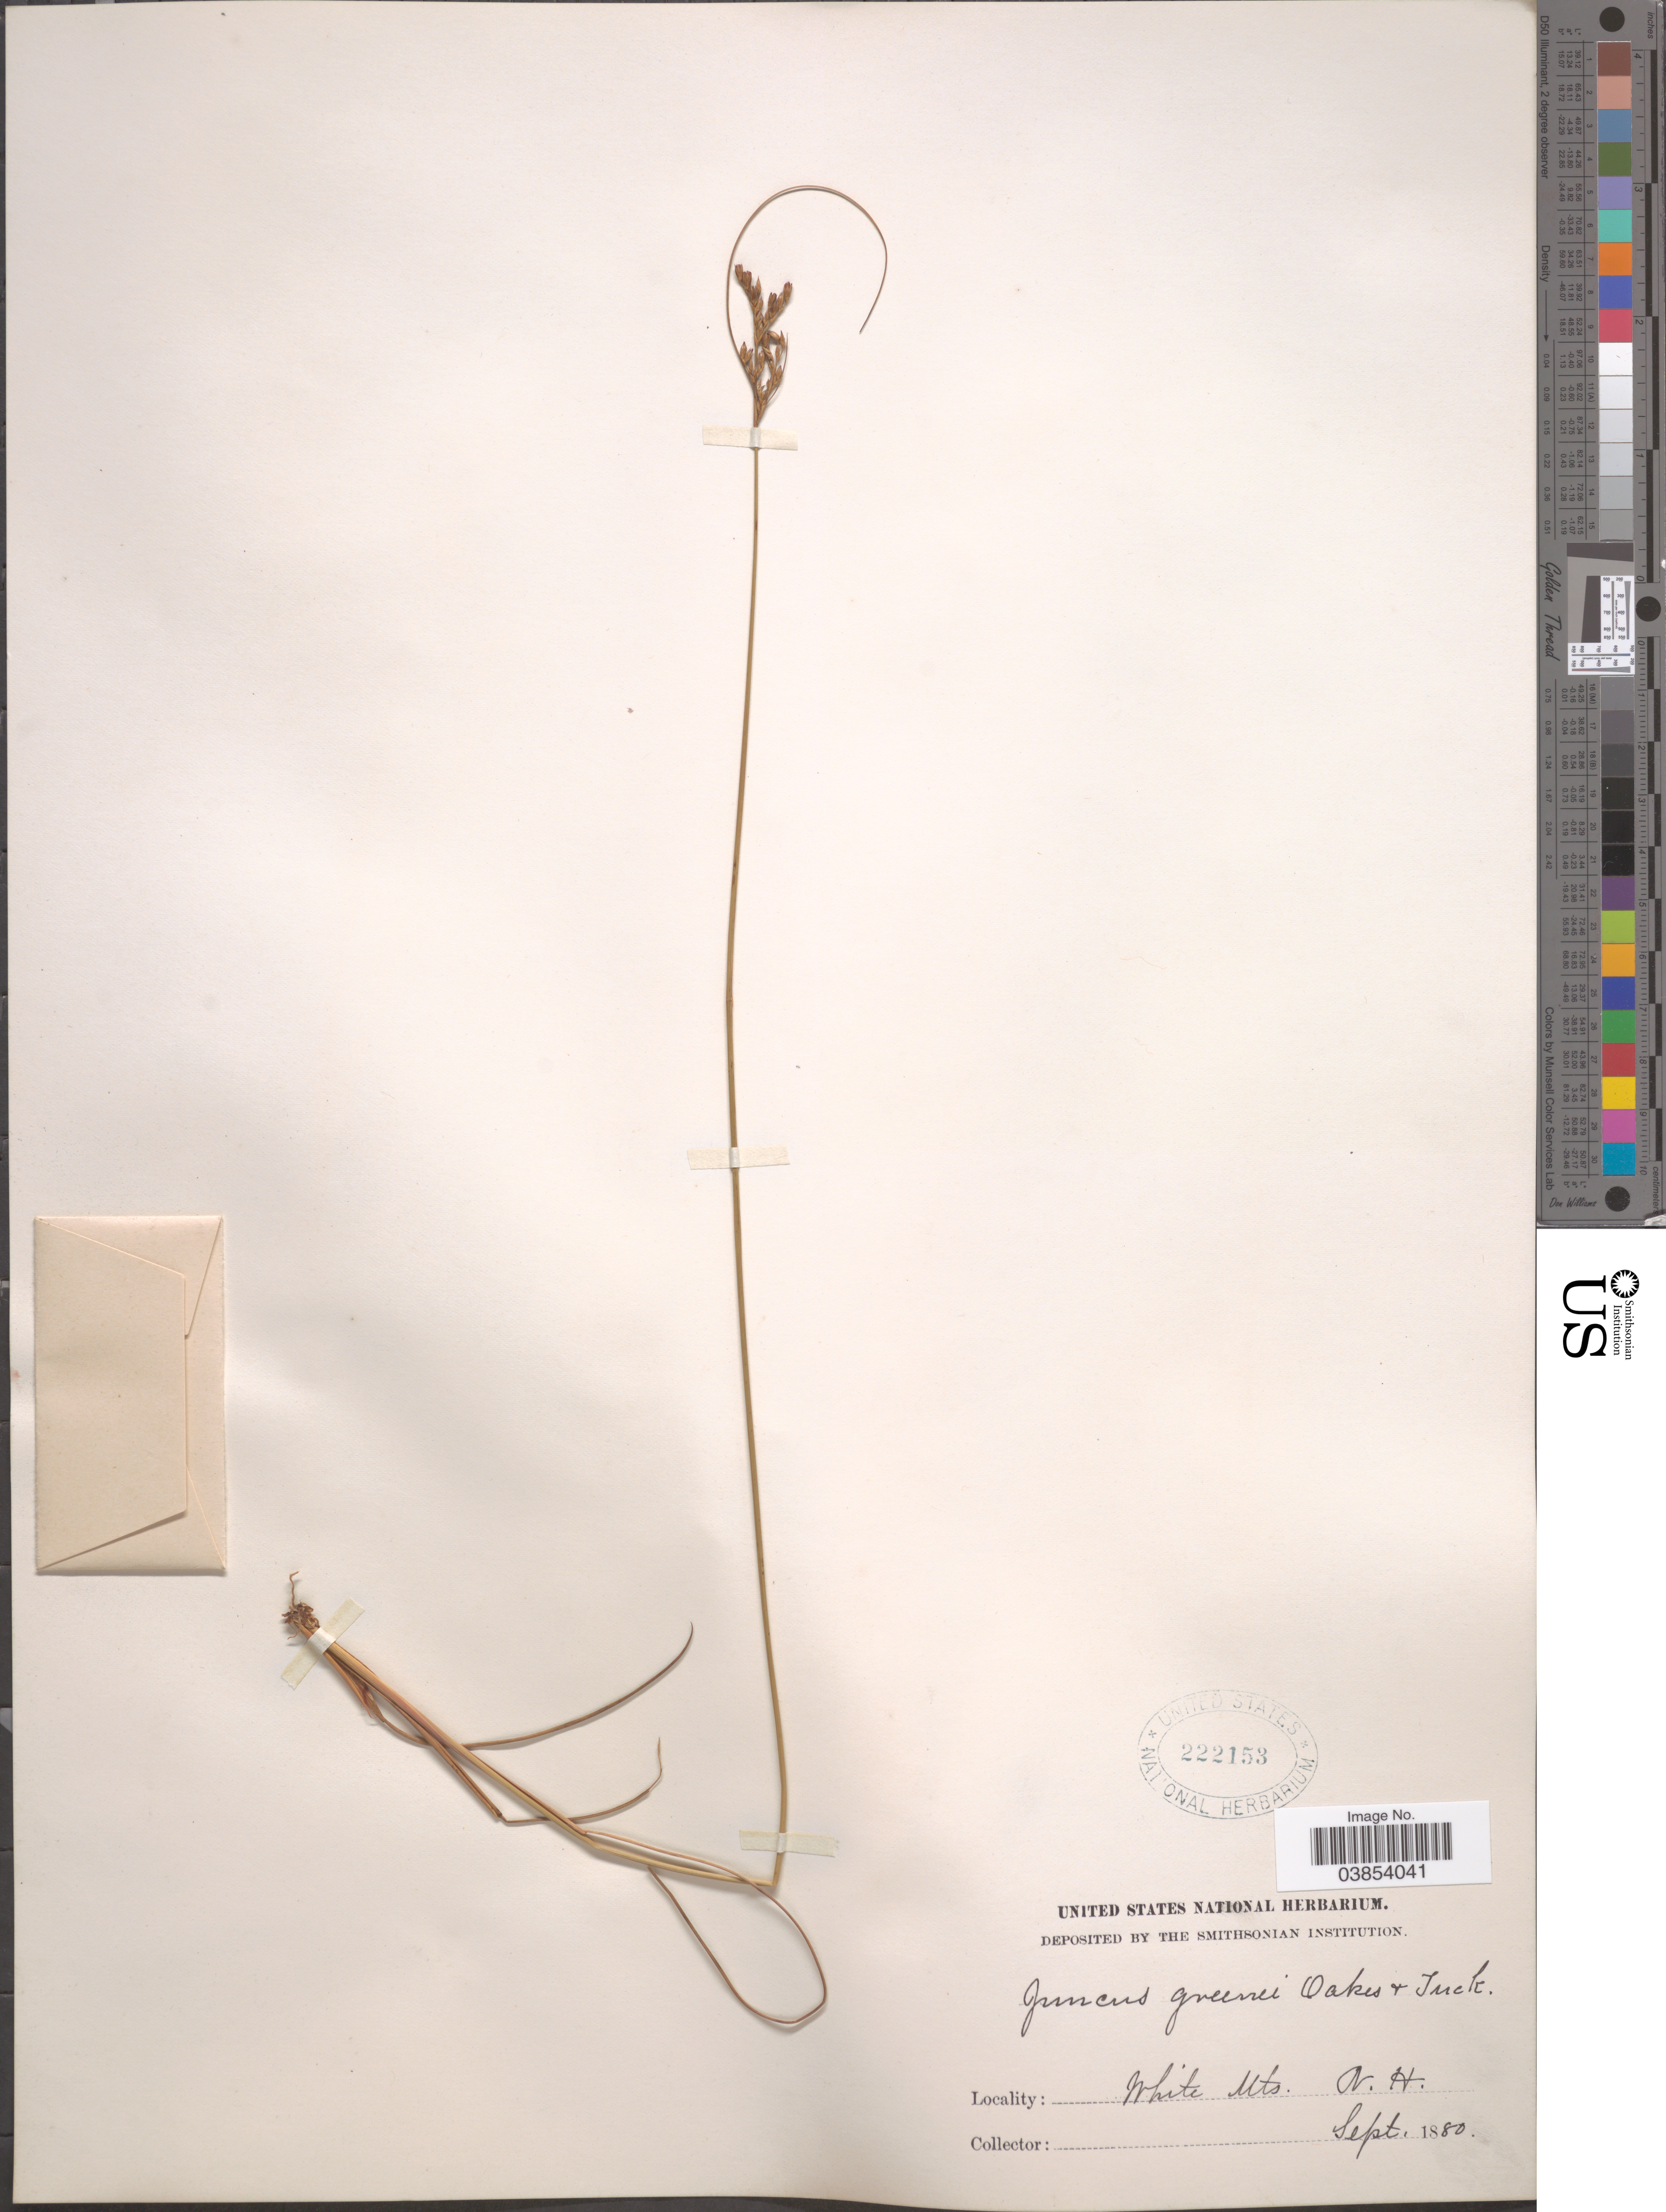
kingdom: Plantae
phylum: Tracheophyta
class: Liliopsida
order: Poales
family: Juncaceae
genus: Juncus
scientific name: Juncus greenei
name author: Oakes & Tuck.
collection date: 1880-09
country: United States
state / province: New Hampshire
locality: White Mts.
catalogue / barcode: US 222153